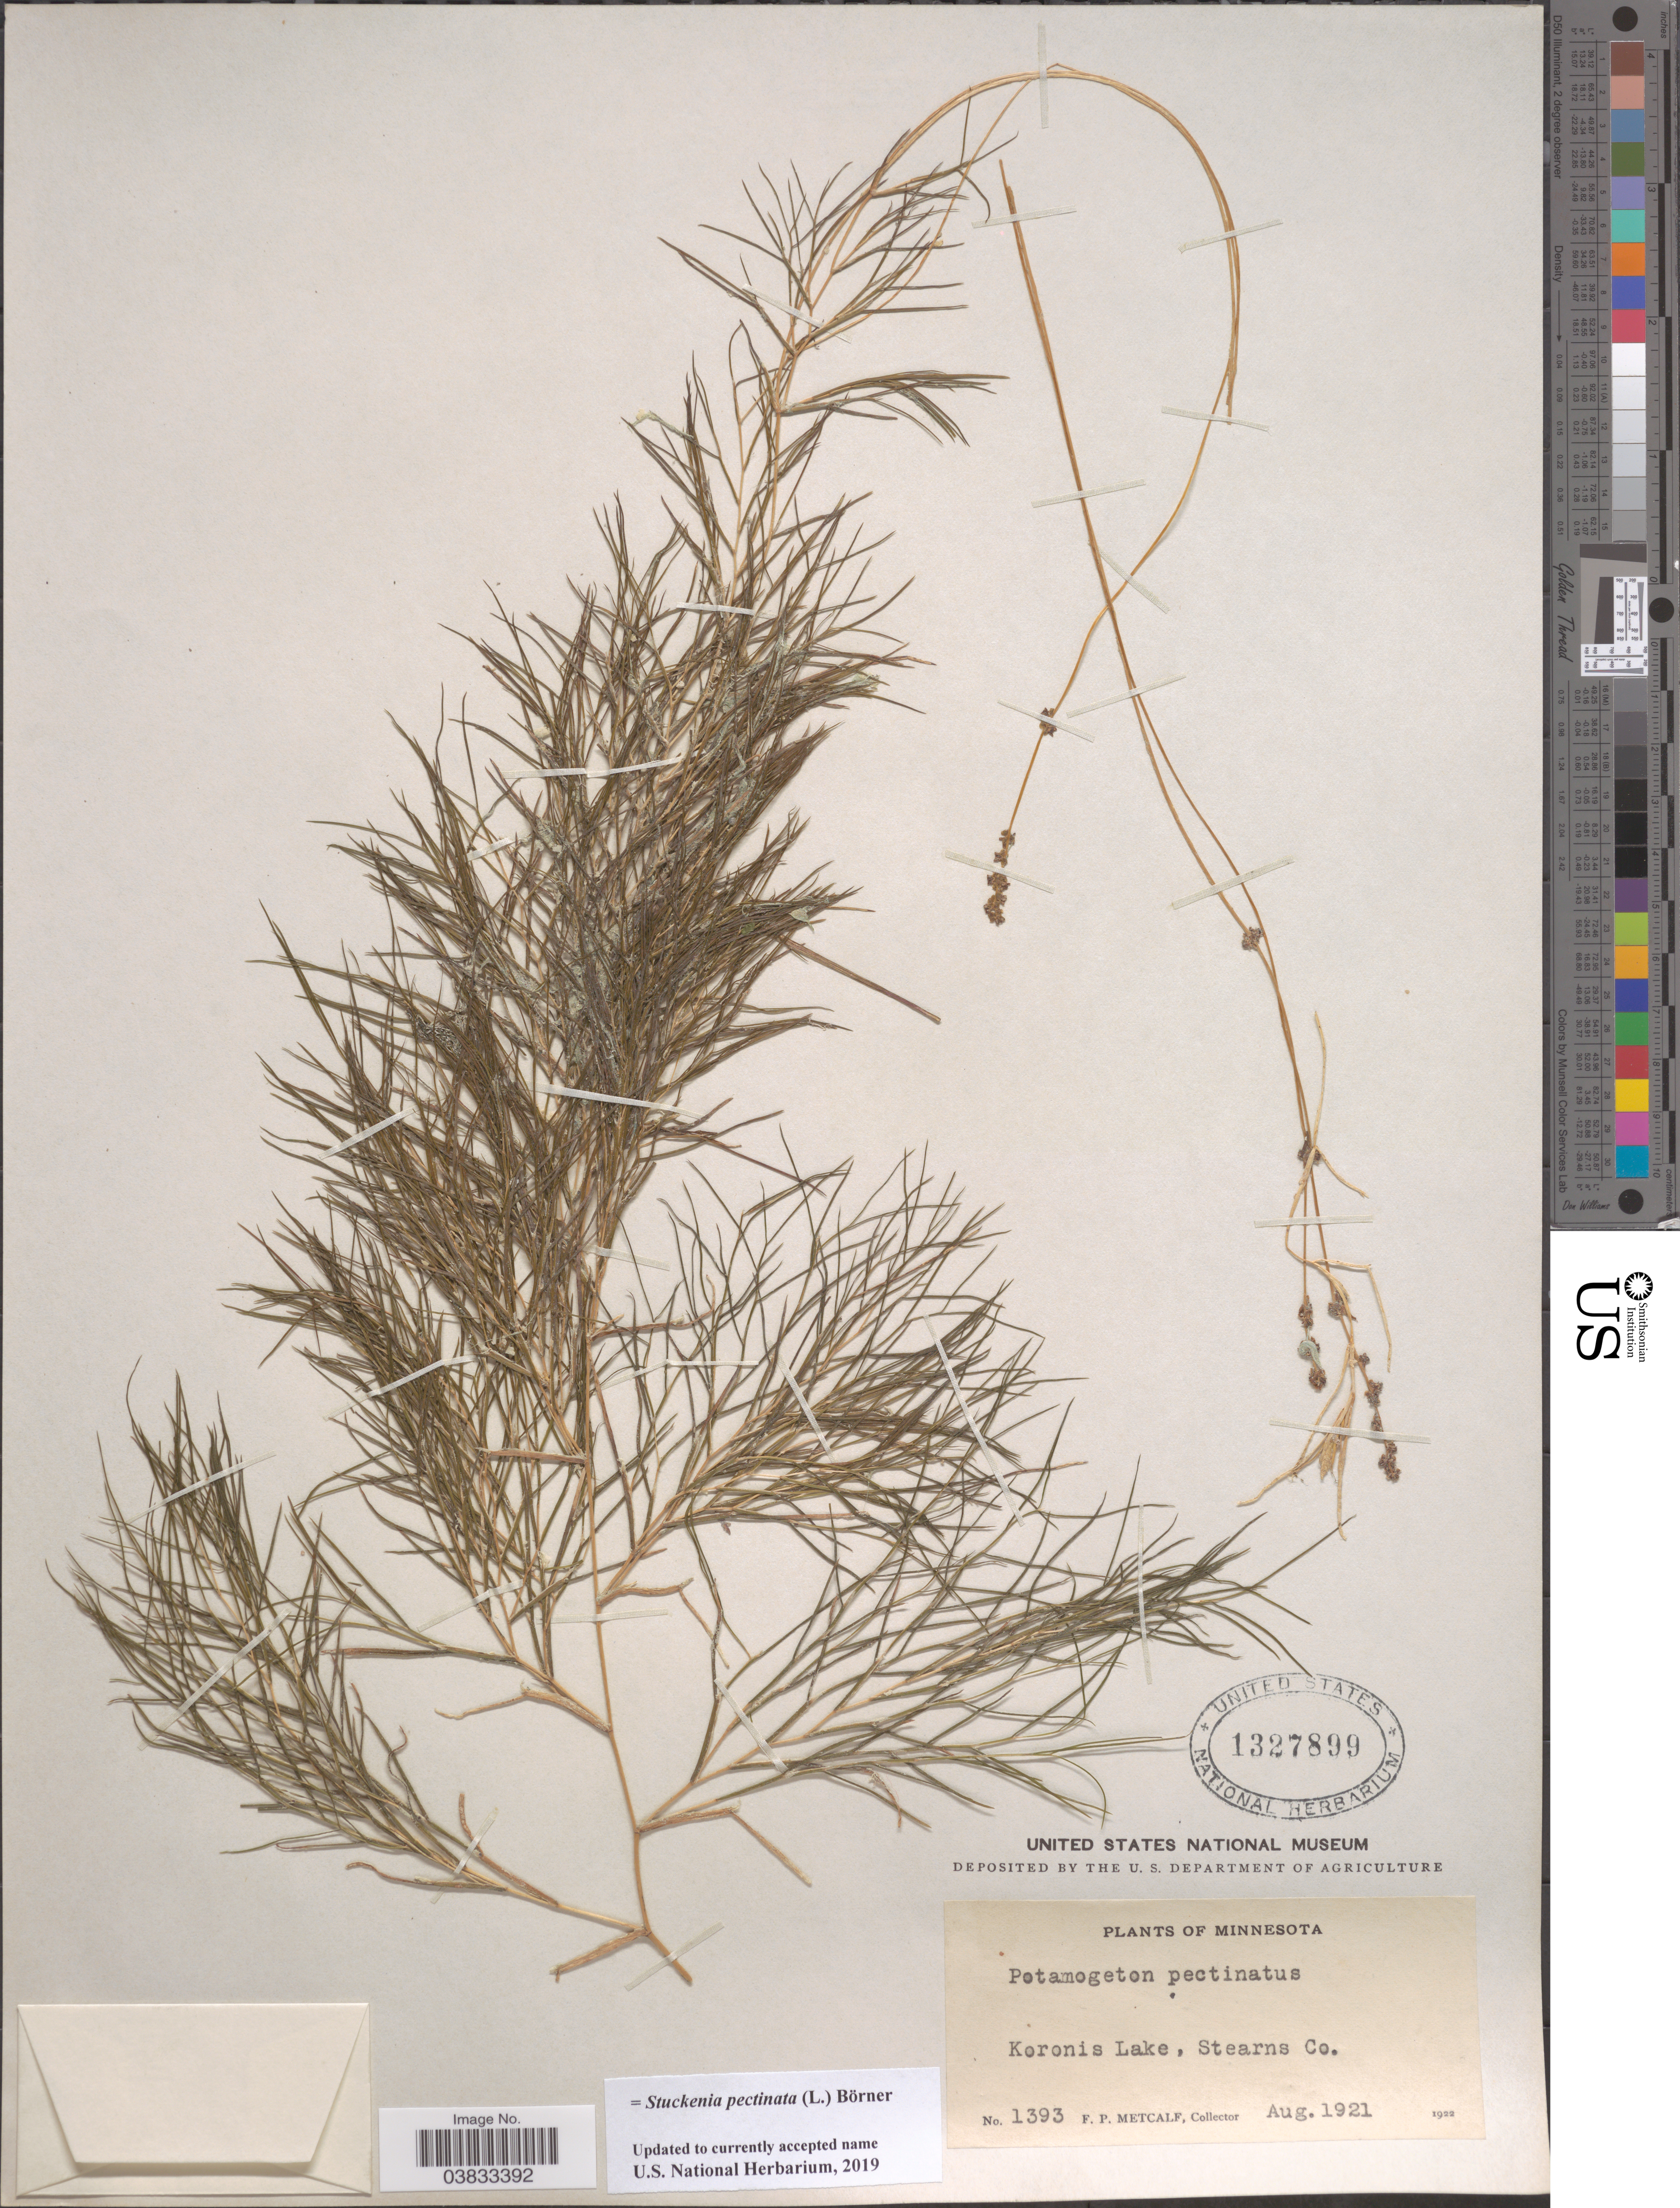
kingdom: Plantae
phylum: Tracheophyta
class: Liliopsida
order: Alismatales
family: Potamogetonaceae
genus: Stuckenia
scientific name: Stuckenia pectinata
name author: (L.) Börner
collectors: F. Metcalf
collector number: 1393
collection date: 1921-08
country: United States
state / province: Minnesota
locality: Koronis Lake, Stearns Co.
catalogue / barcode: US 1327899